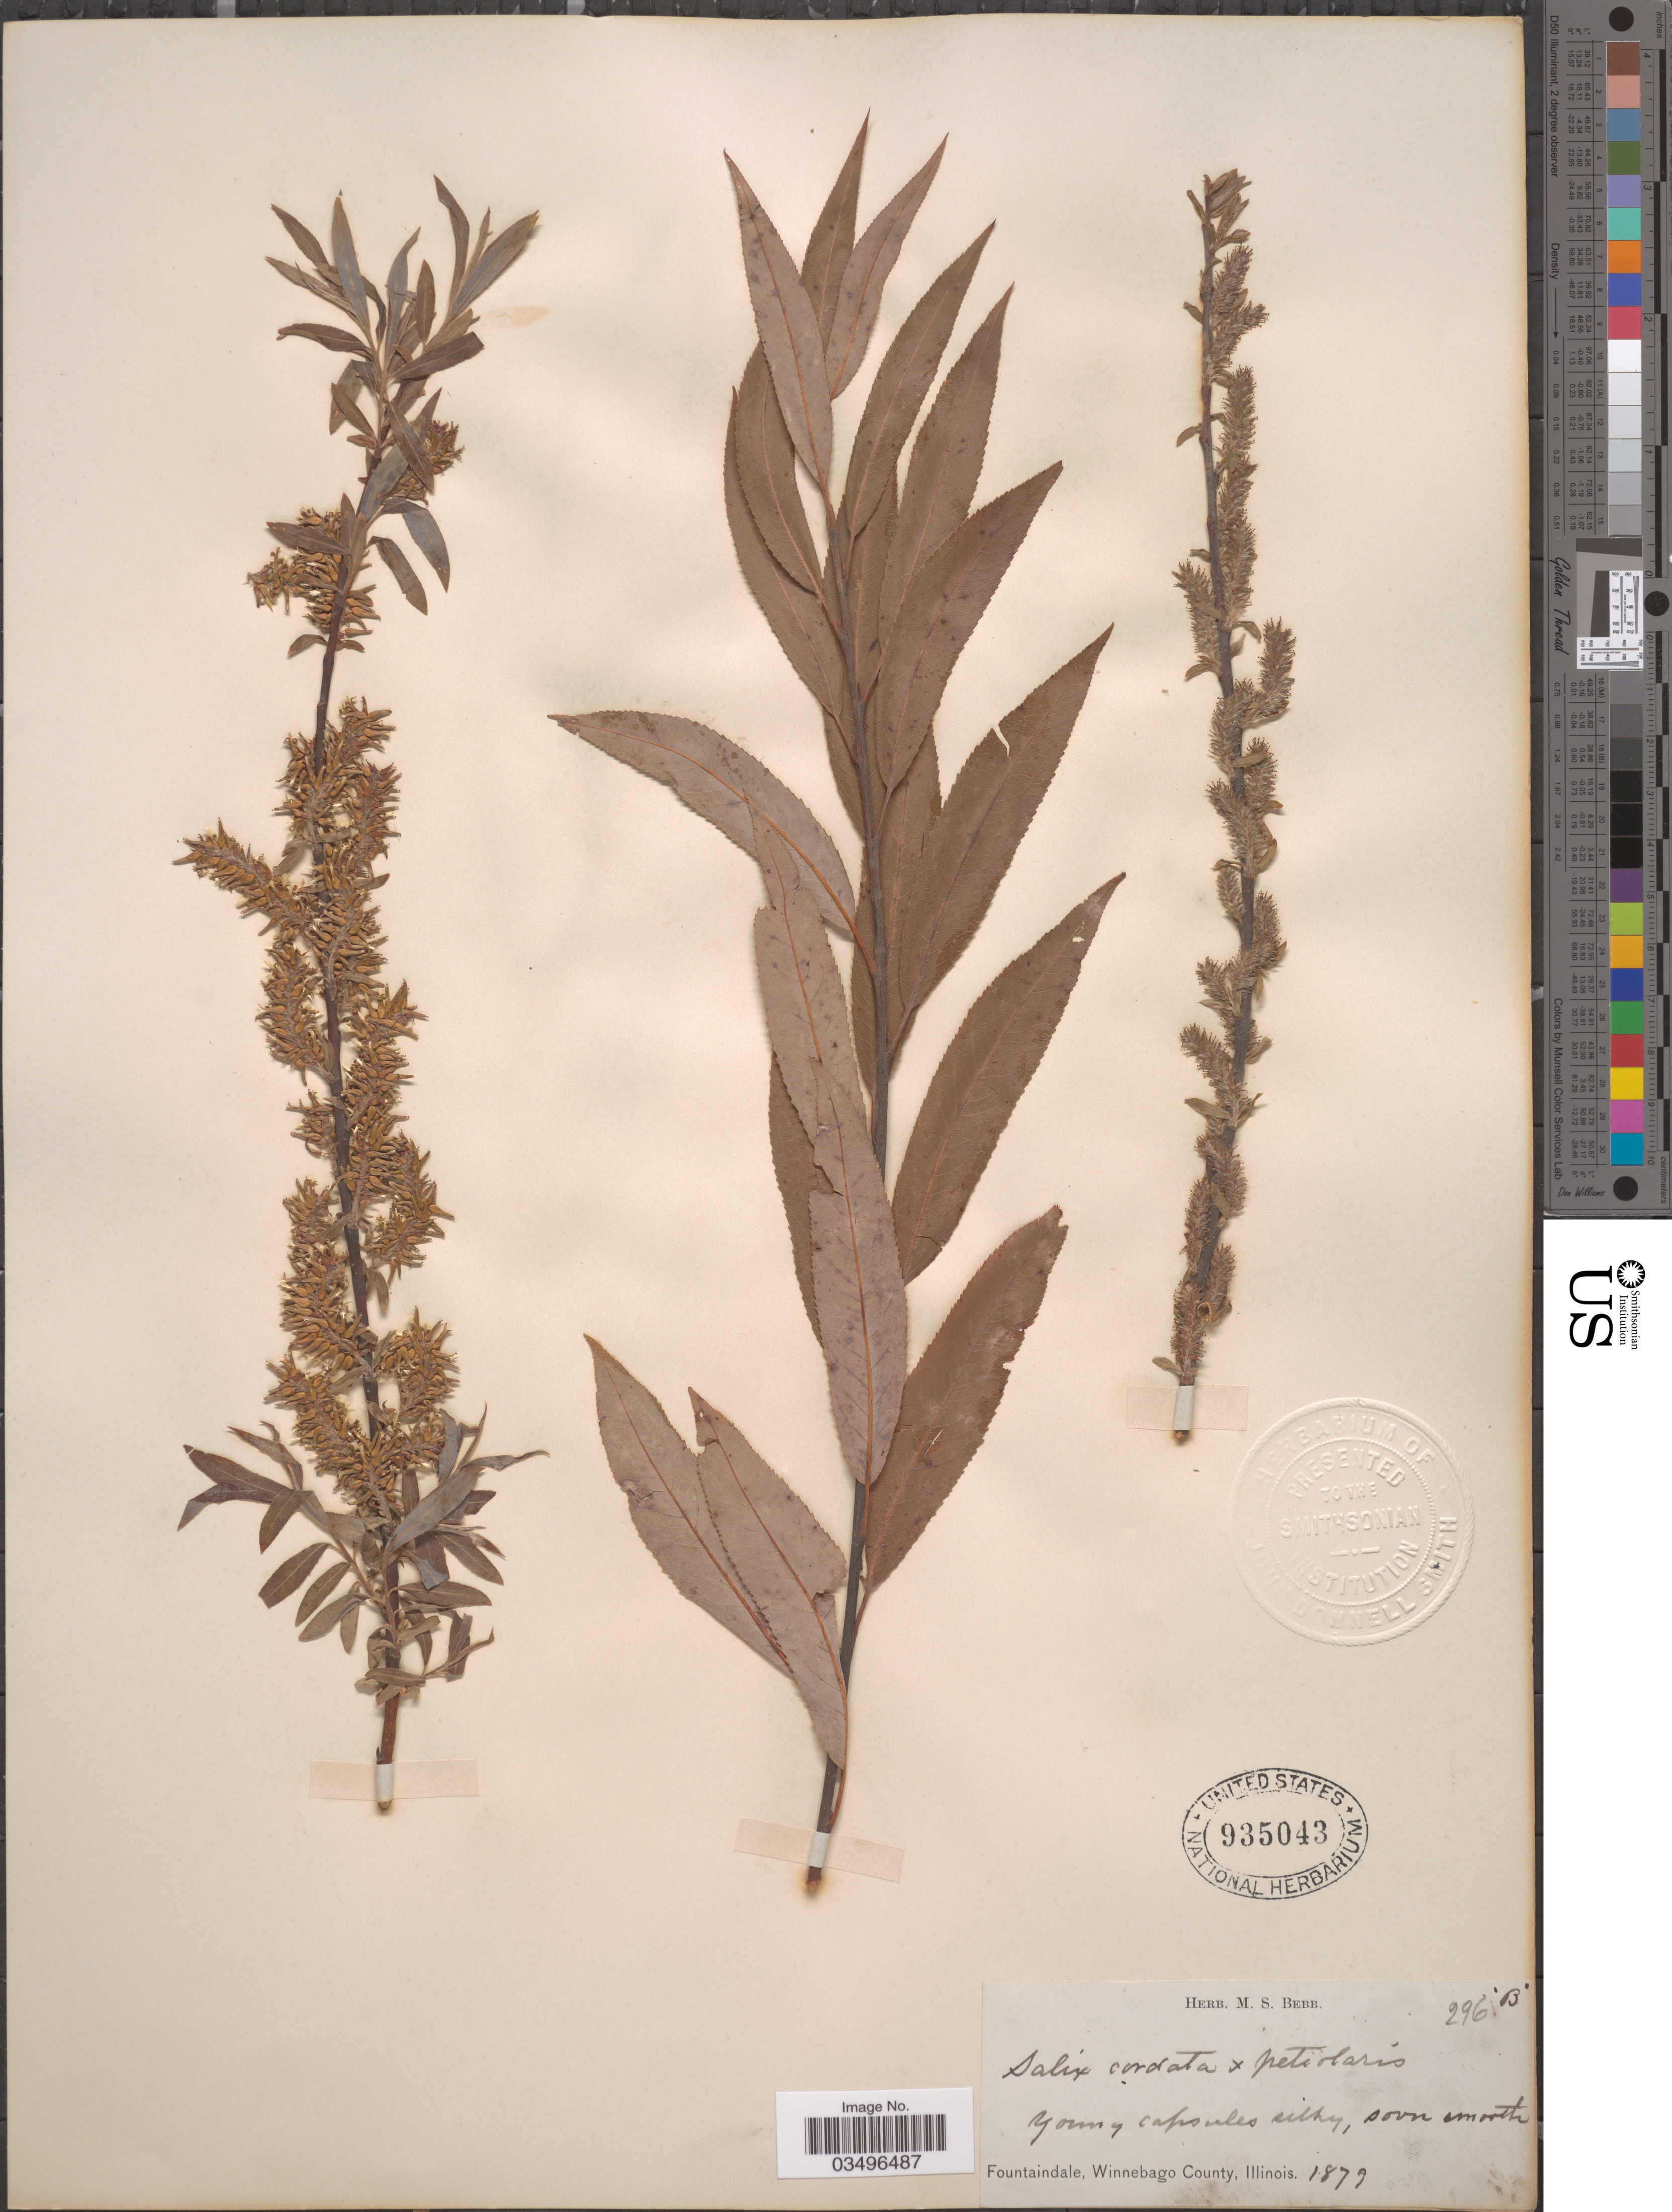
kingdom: Plantae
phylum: Tracheophyta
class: Magnoliopsida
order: Malpighiales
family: Salicaceae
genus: Salix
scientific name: Salix cordata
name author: Michx.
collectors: ex Herb. M. S. Bebb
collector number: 296 B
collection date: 1879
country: United States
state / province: Illinois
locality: Fountaindale, Winnebago County.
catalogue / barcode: US 935043